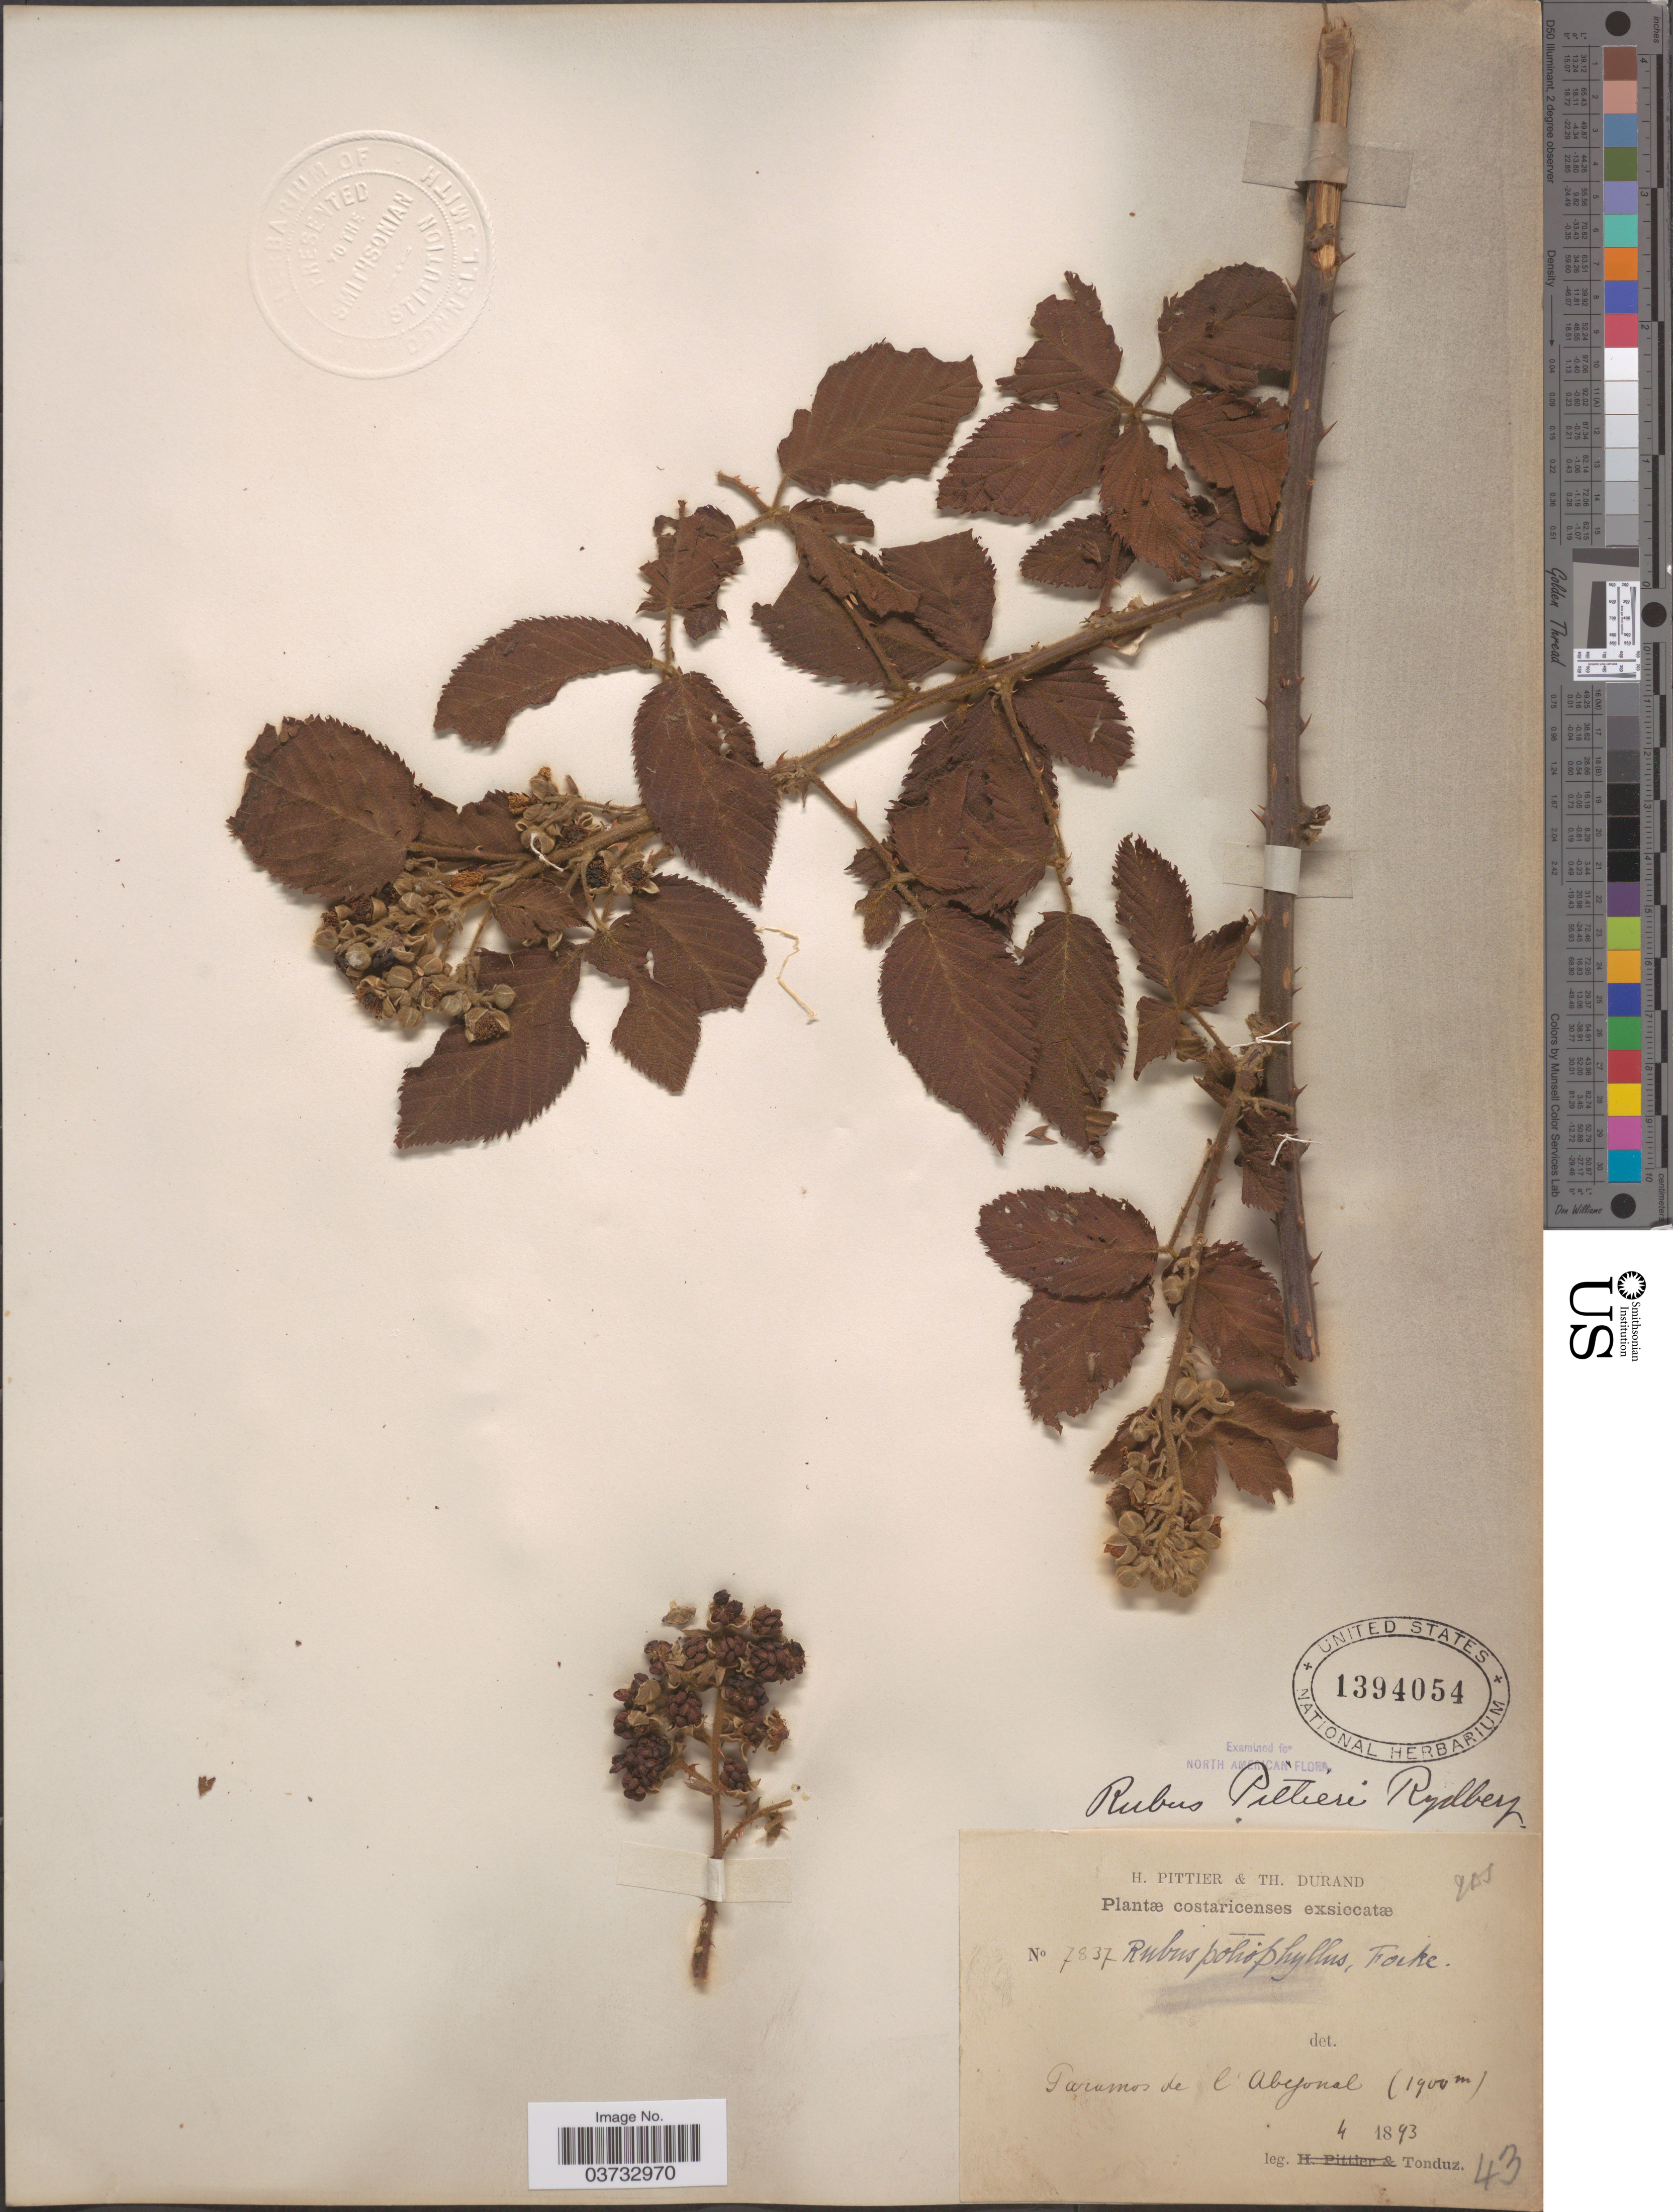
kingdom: Plantae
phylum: Tracheophyta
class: Magnoliopsida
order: Rosales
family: Rosaceae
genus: Rubus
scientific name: Rubus pittieri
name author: Rydb.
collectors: Tonduz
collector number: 7837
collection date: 1893-04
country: Costa Rica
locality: Paramos de l'Abejonal.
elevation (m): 1900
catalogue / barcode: US 1394054